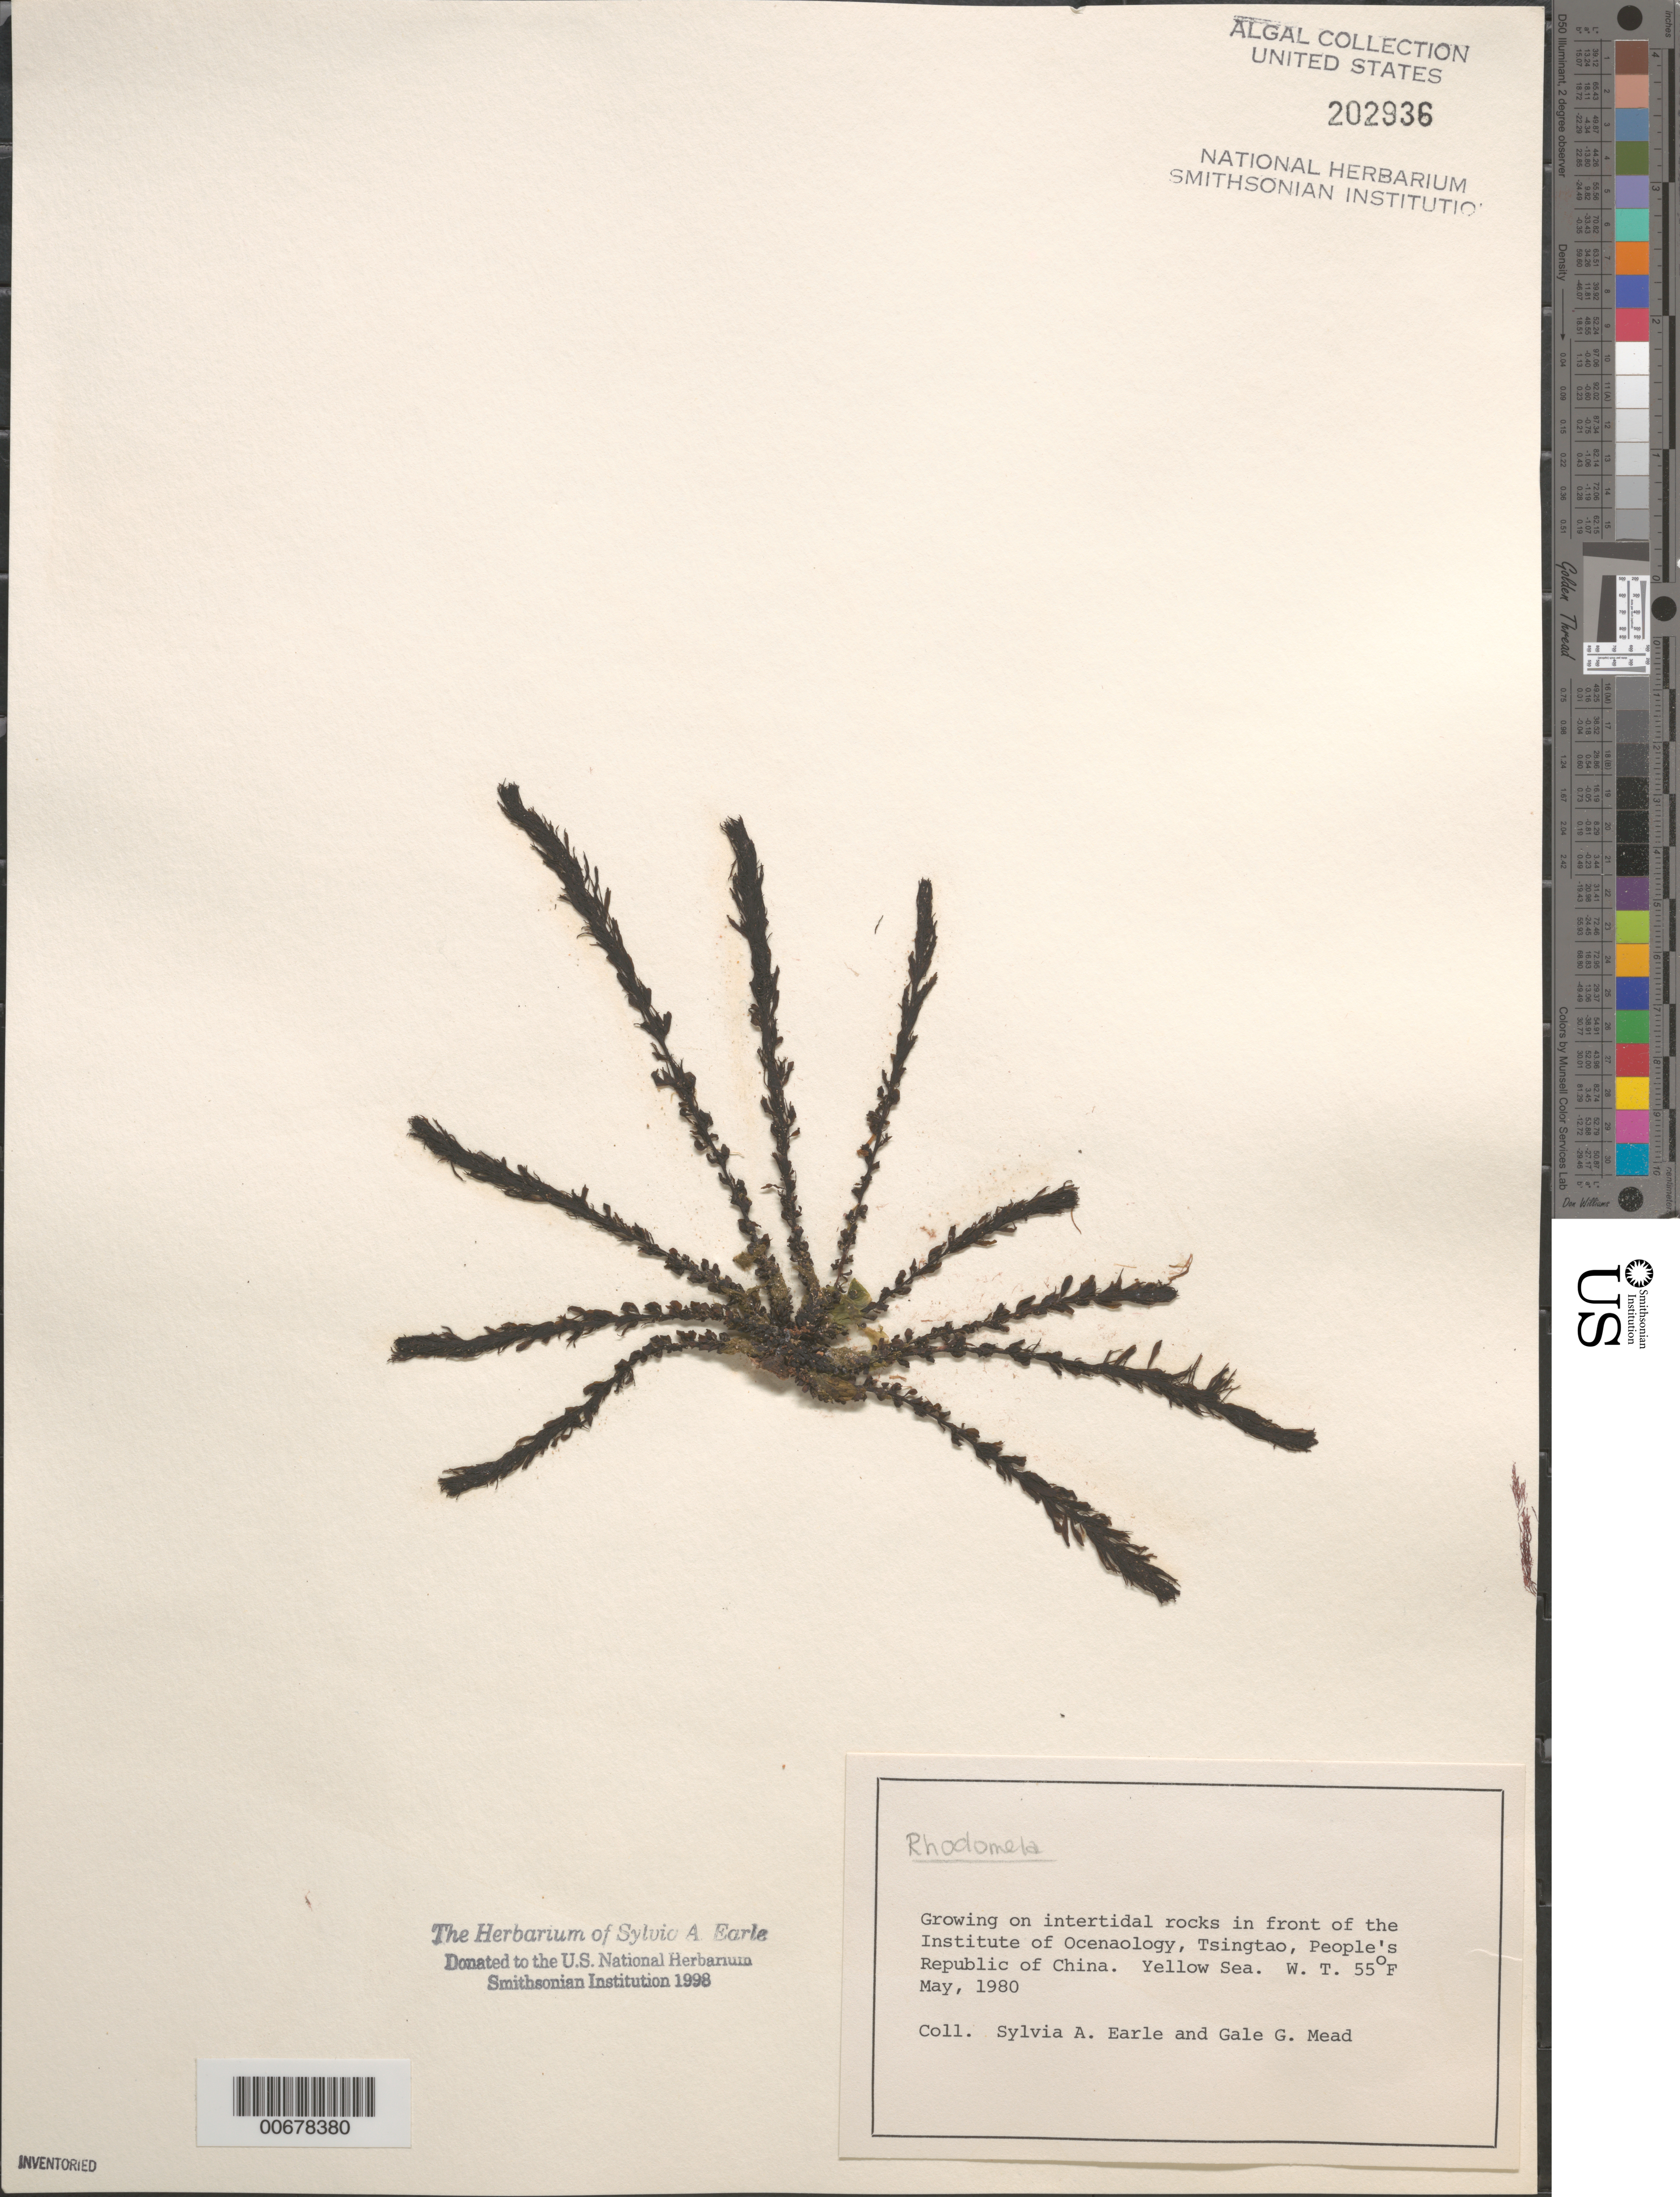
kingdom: Plantae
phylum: Rhodophyta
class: Florideophyceae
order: Ceramiales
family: Rhodomelaceae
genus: Rhodomela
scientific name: Rhodomela sp.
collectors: S. A. Earle & G. Mead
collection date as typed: May 1980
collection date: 1980-05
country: China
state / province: Shandong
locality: Qingdau (Tsingtao), Institute of Oceanology beach, Yellow Sea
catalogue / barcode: US 202936